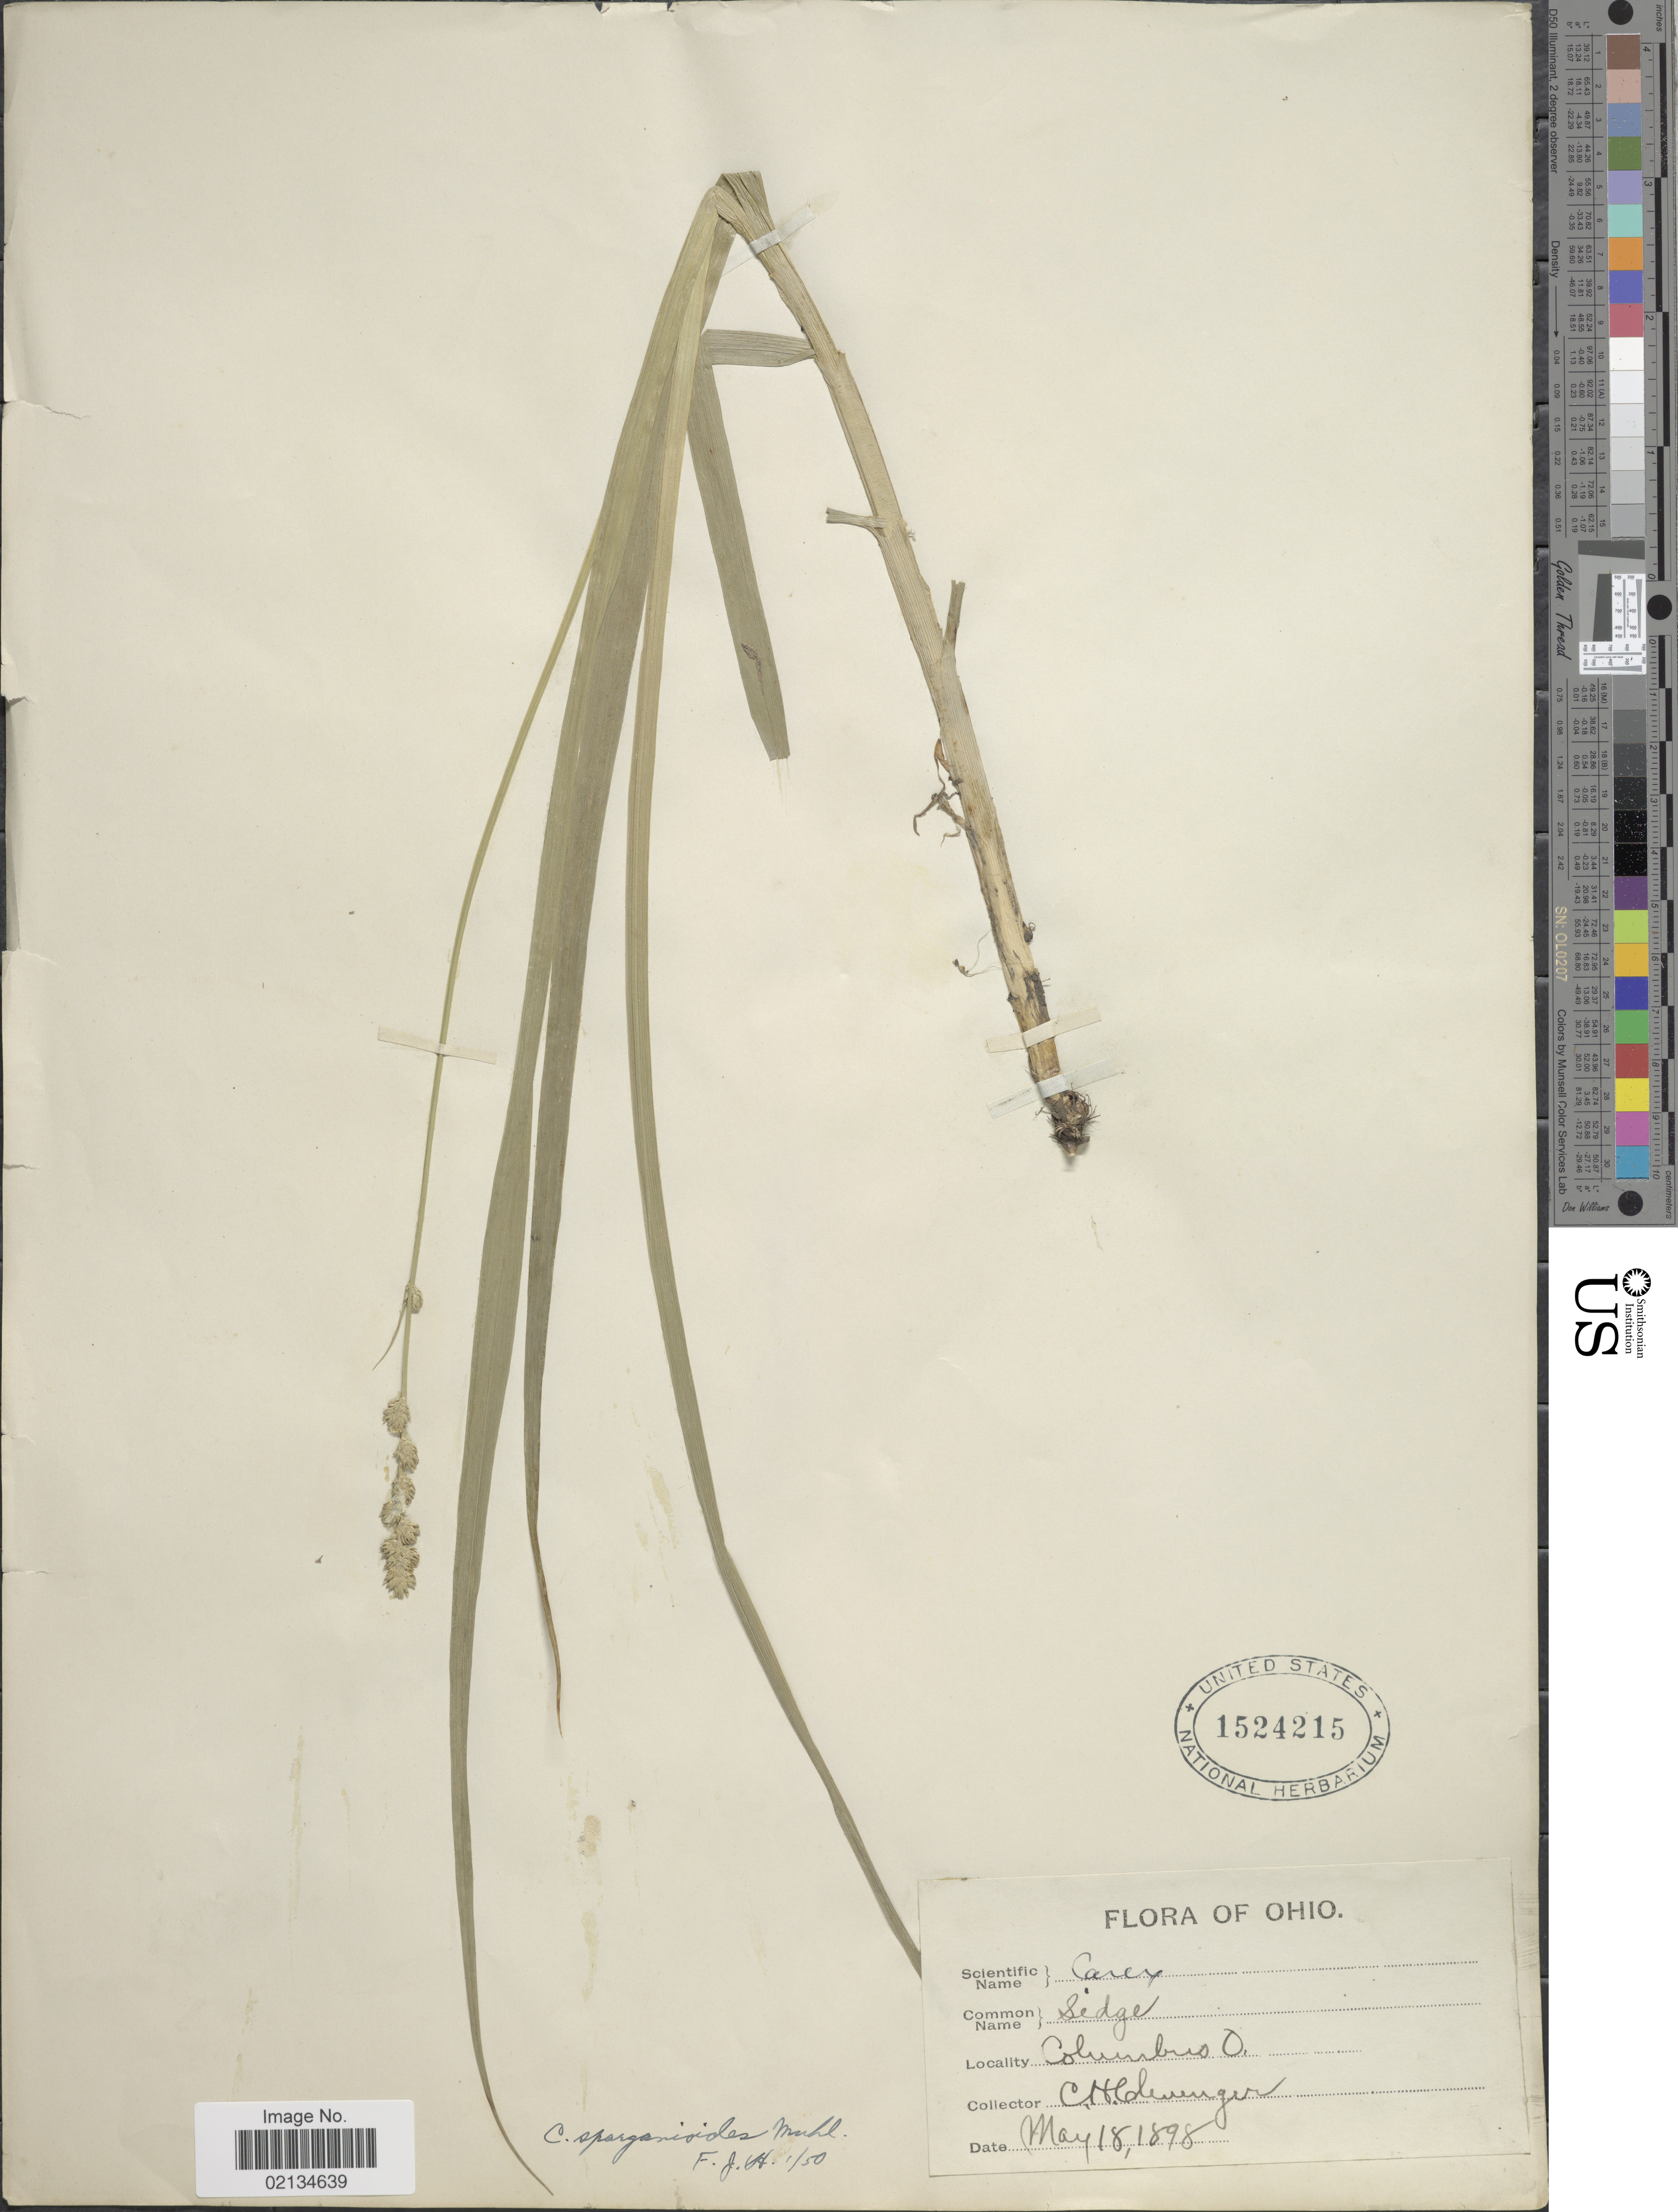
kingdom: Plantae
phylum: Tracheophyta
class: Liliopsida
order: Poales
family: Cyperaceae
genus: Carex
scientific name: Carex sparganioides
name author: Muhl. ex Willd.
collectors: C. H. Clevenger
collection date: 1898-05-18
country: United States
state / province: Ohio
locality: Columbus.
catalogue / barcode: US 1524215